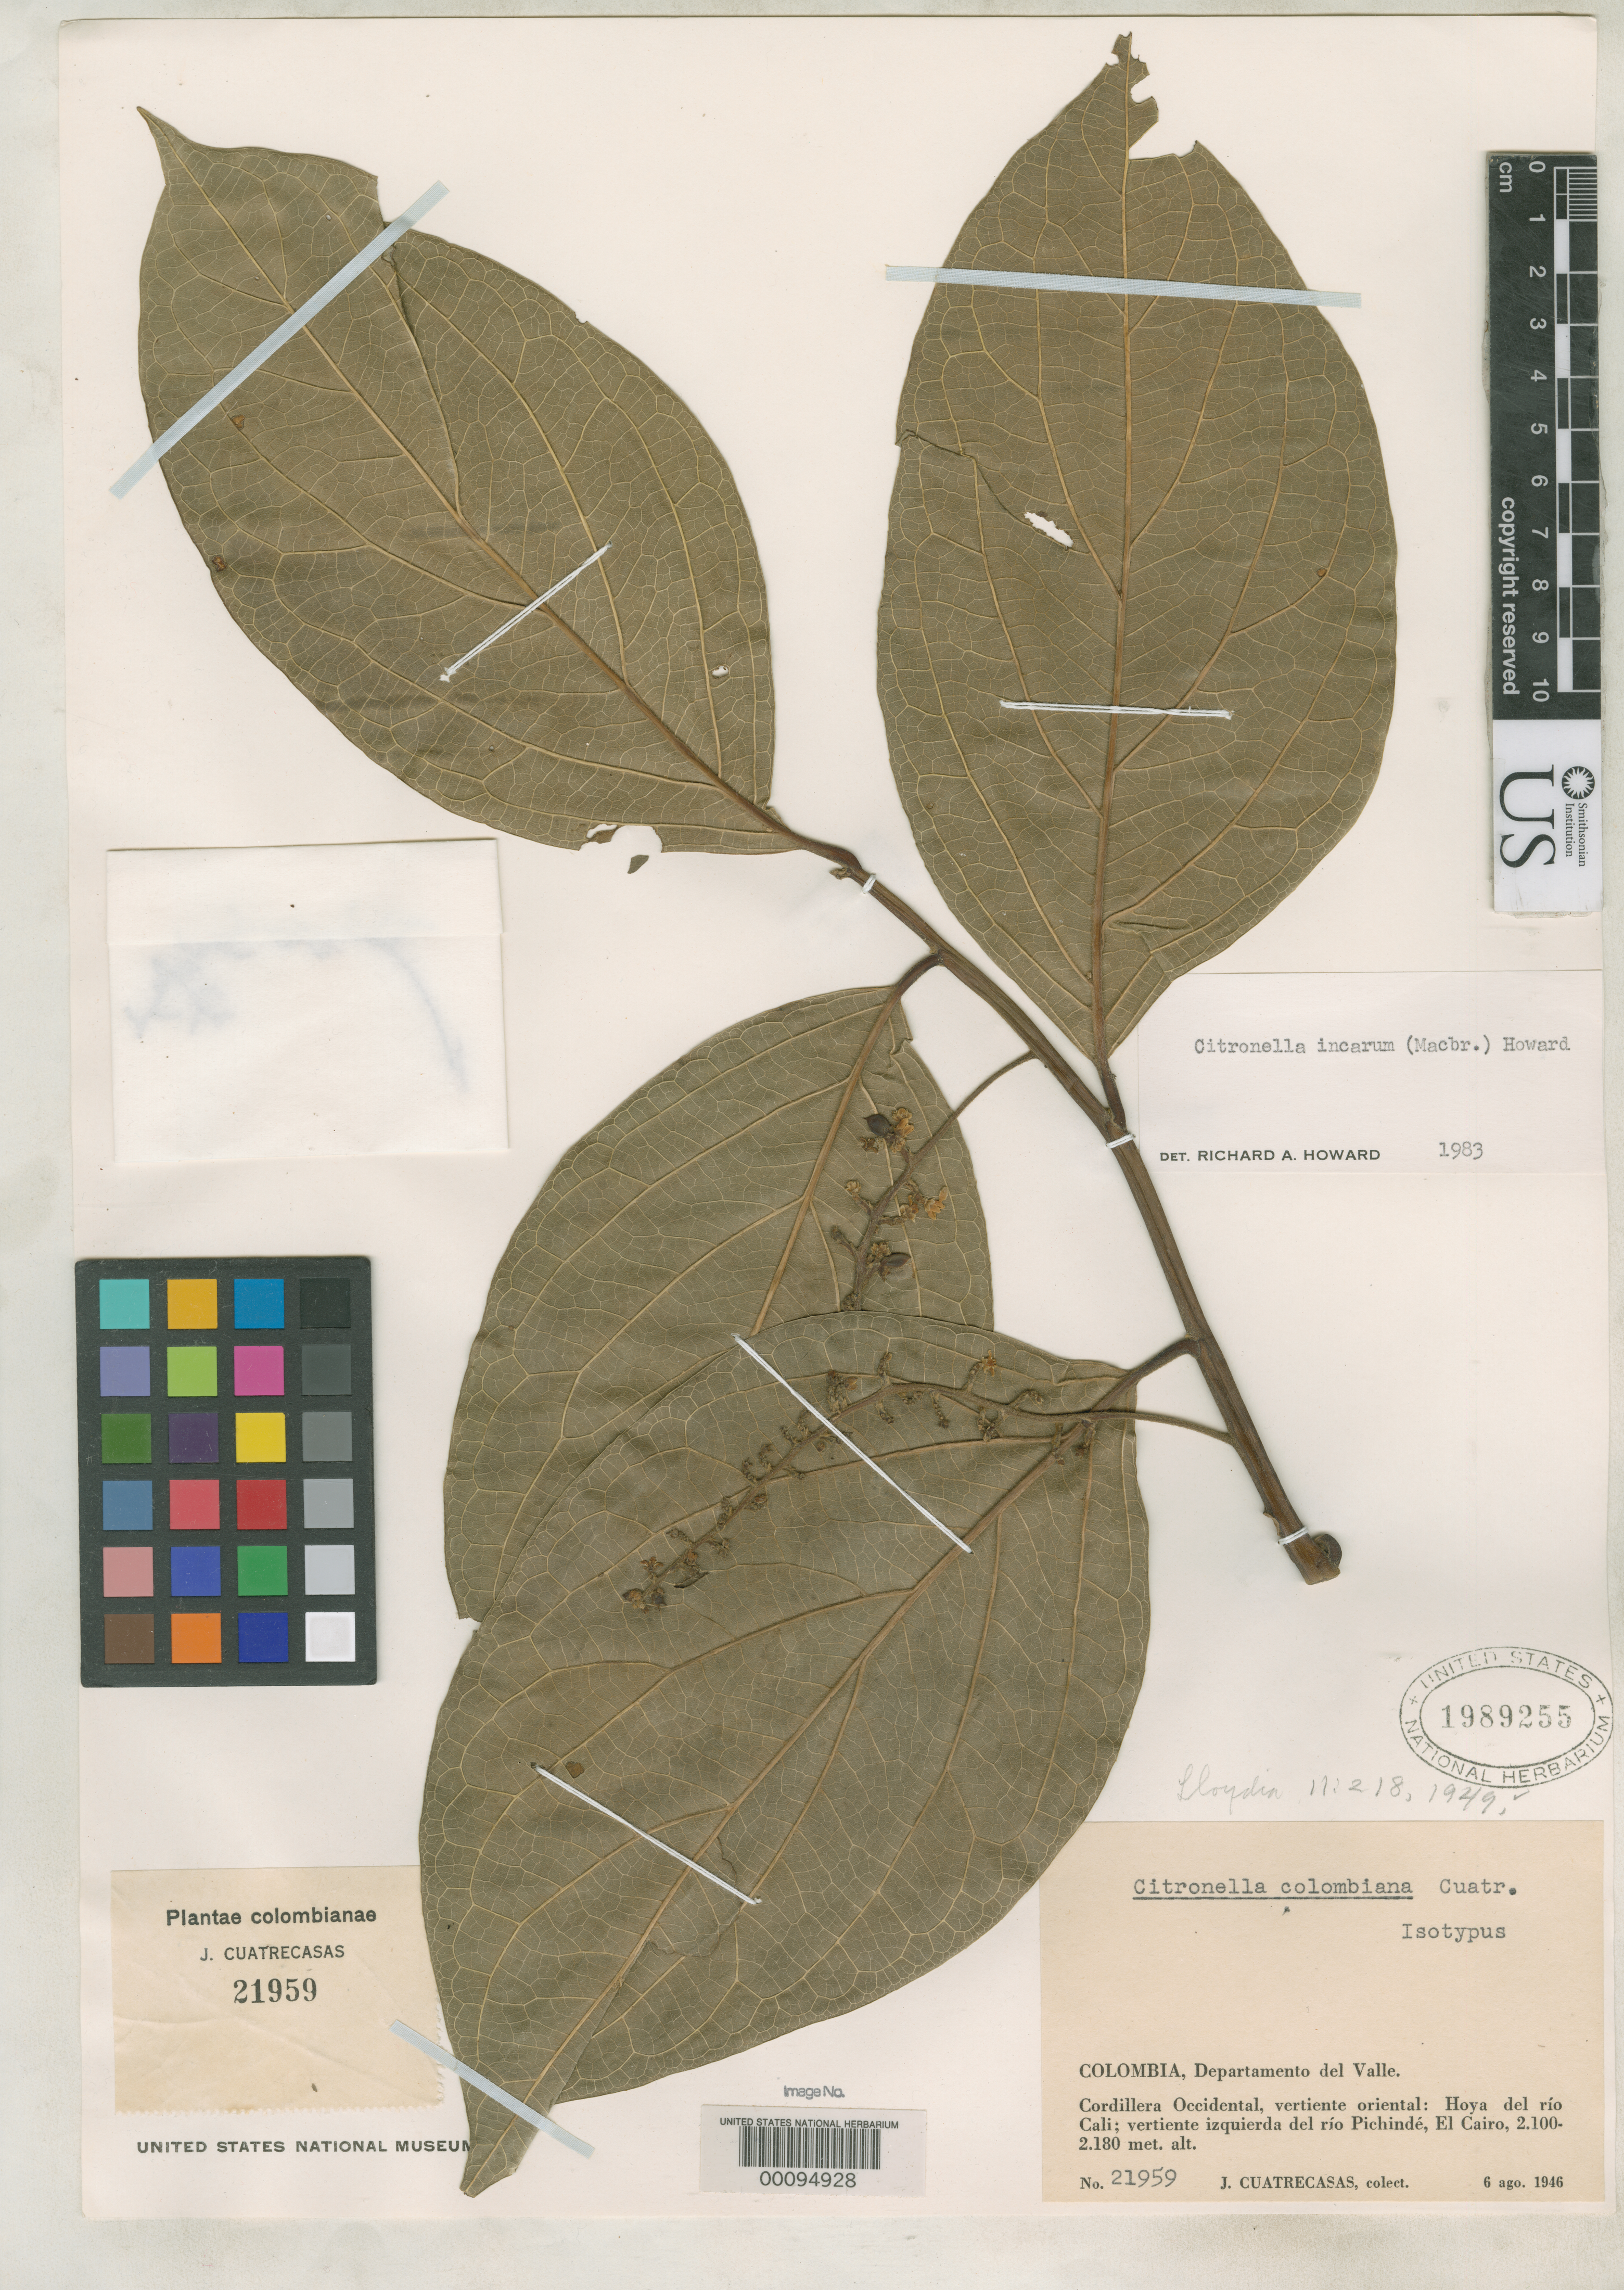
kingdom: Plantae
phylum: Tracheophyta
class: Magnoliopsida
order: Cardiopteridales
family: Cardiopteridaceae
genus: Citronella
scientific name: Citronella colombiana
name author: Cuatrec.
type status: Isotype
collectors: J. Cuatrecasas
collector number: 21959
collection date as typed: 06 Aug 1946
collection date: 1946-08-06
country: Colombia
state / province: Valle del Cauca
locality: Cordillera Occidental, Vertiente Oriental, Hoya del Rio Cali, Vertiente Izquierda del Rio Pichinde, El Cairo.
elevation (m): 2100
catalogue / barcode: US 1989255